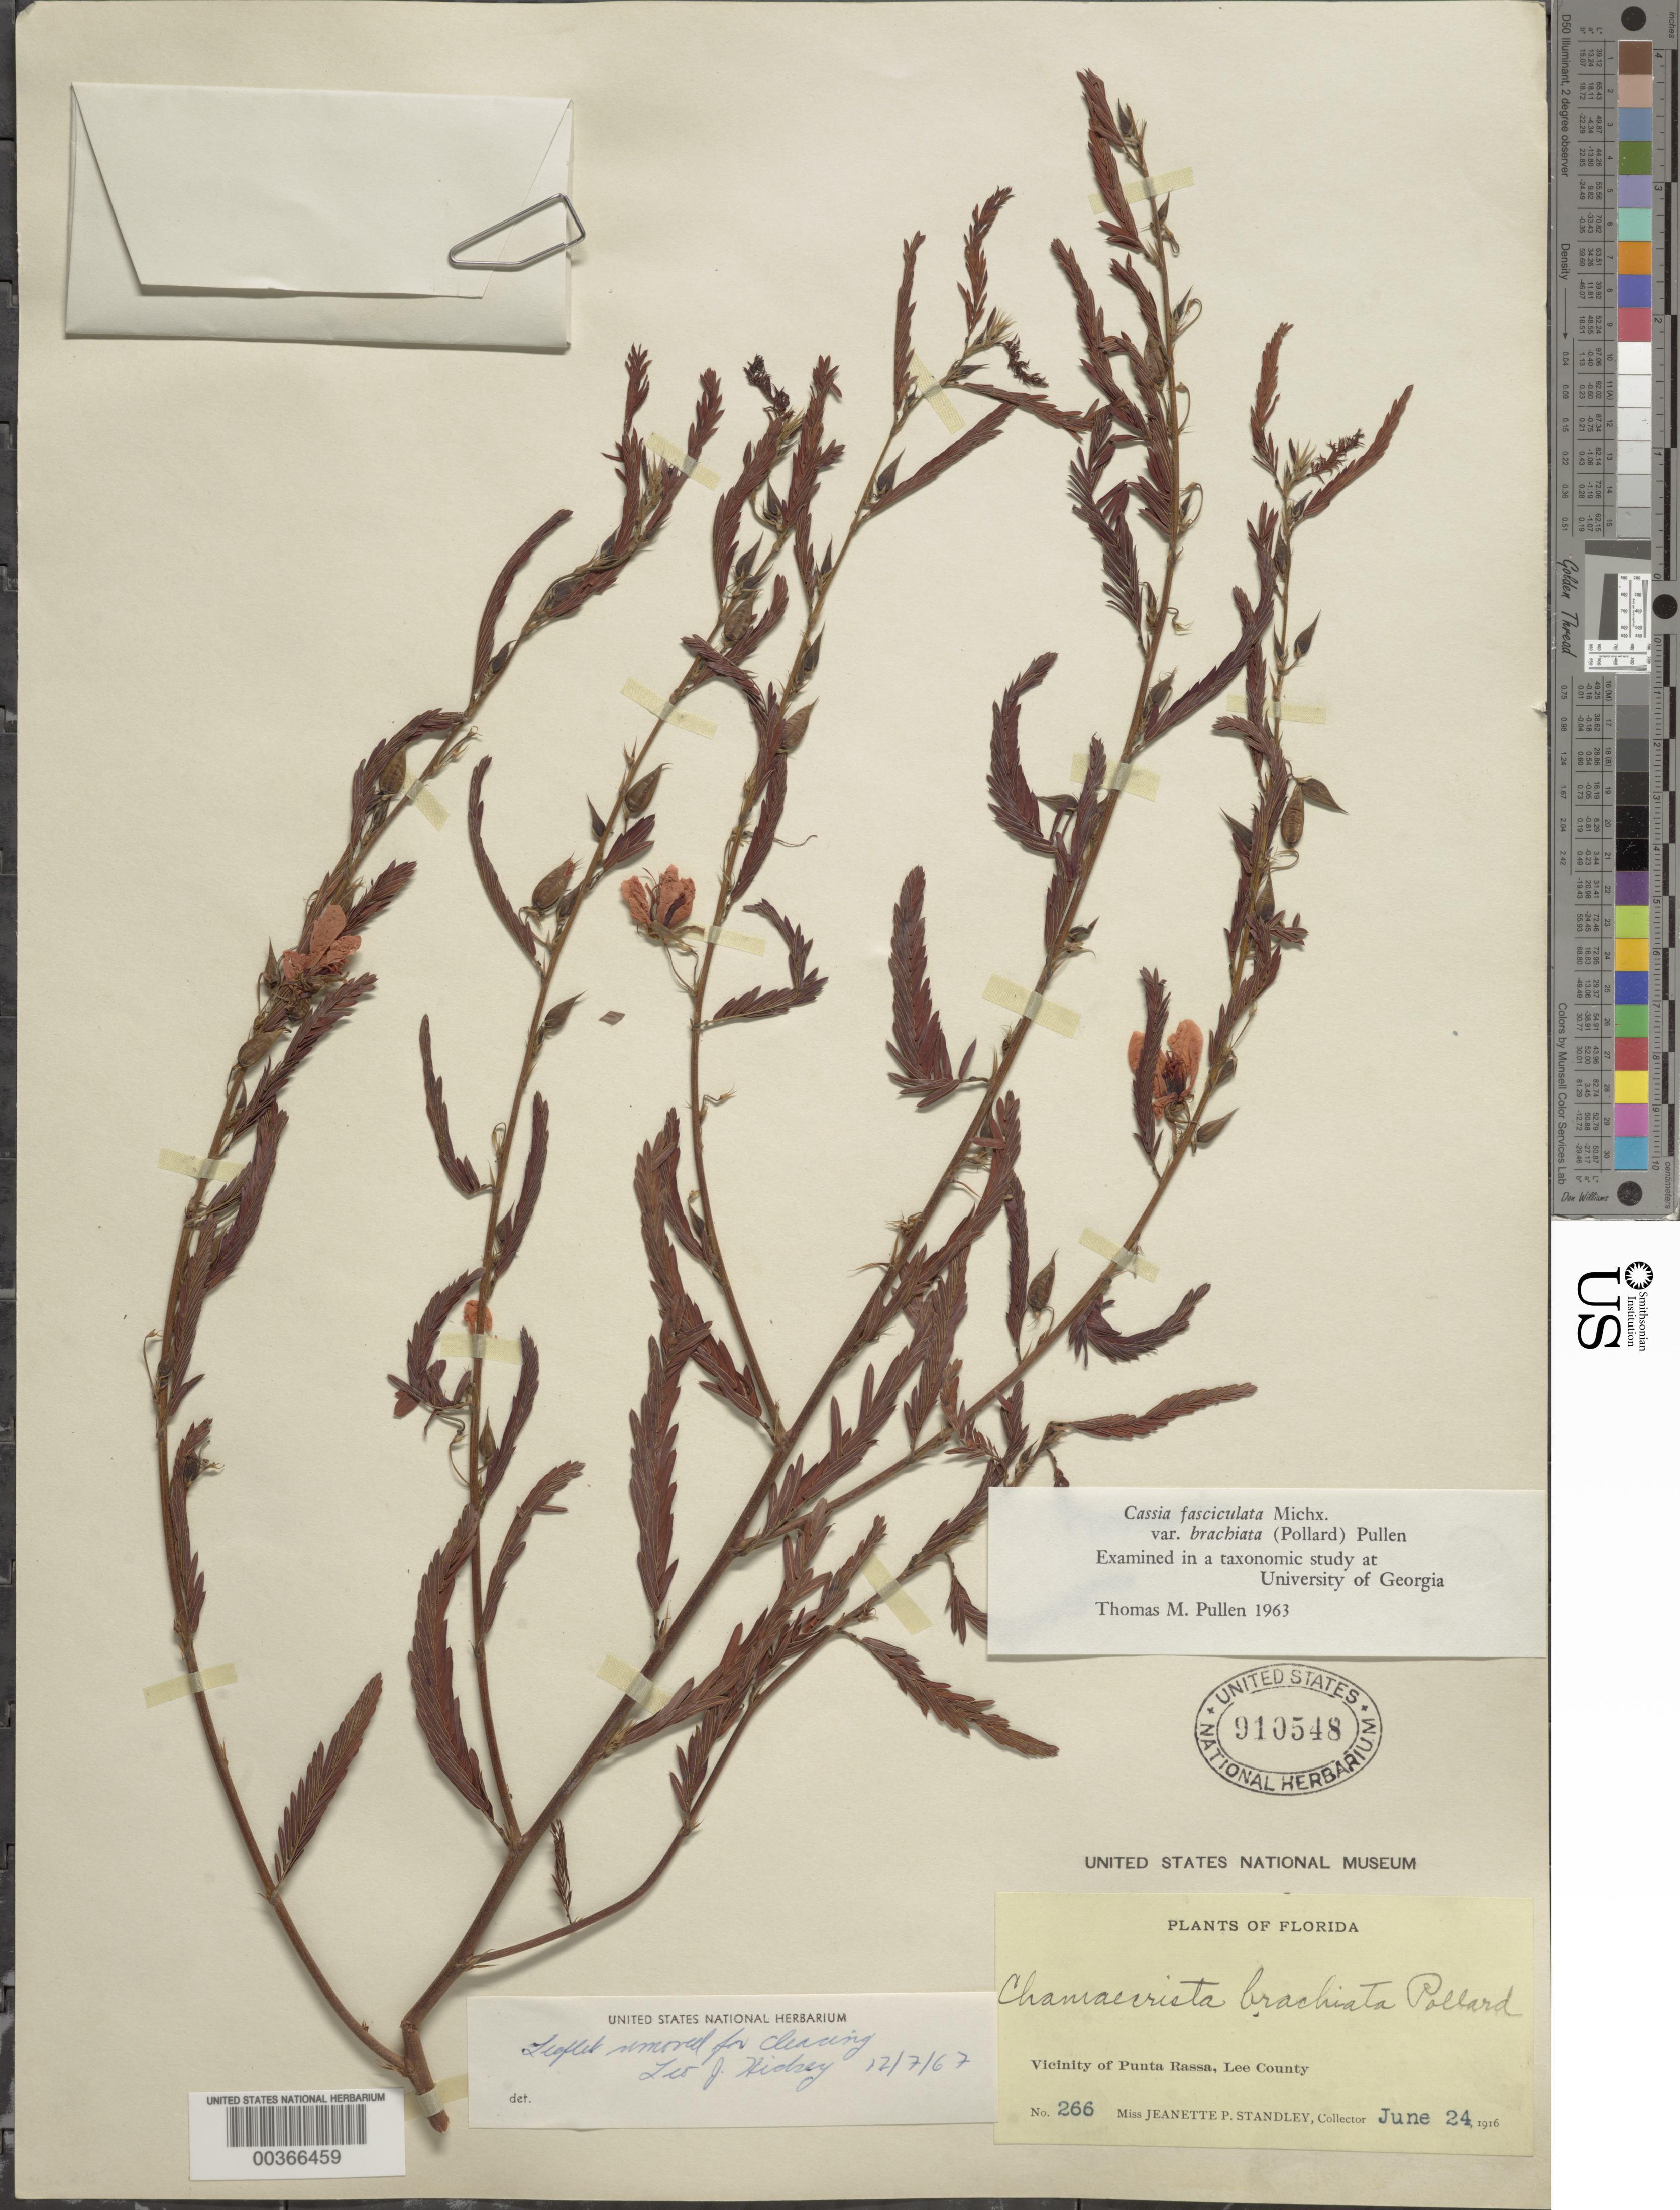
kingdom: Plantae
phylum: Tracheophyta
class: Magnoliopsida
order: Fabales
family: Fabaceae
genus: Chamaecrista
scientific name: Chamaecrista fasciculata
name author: (Michx.) Greene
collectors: J. P. Standley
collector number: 266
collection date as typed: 24 Jun 1916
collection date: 1916-06-24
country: United States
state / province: Florida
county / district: Lee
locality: Vicinity of Punta Rassa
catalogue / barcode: US 910548